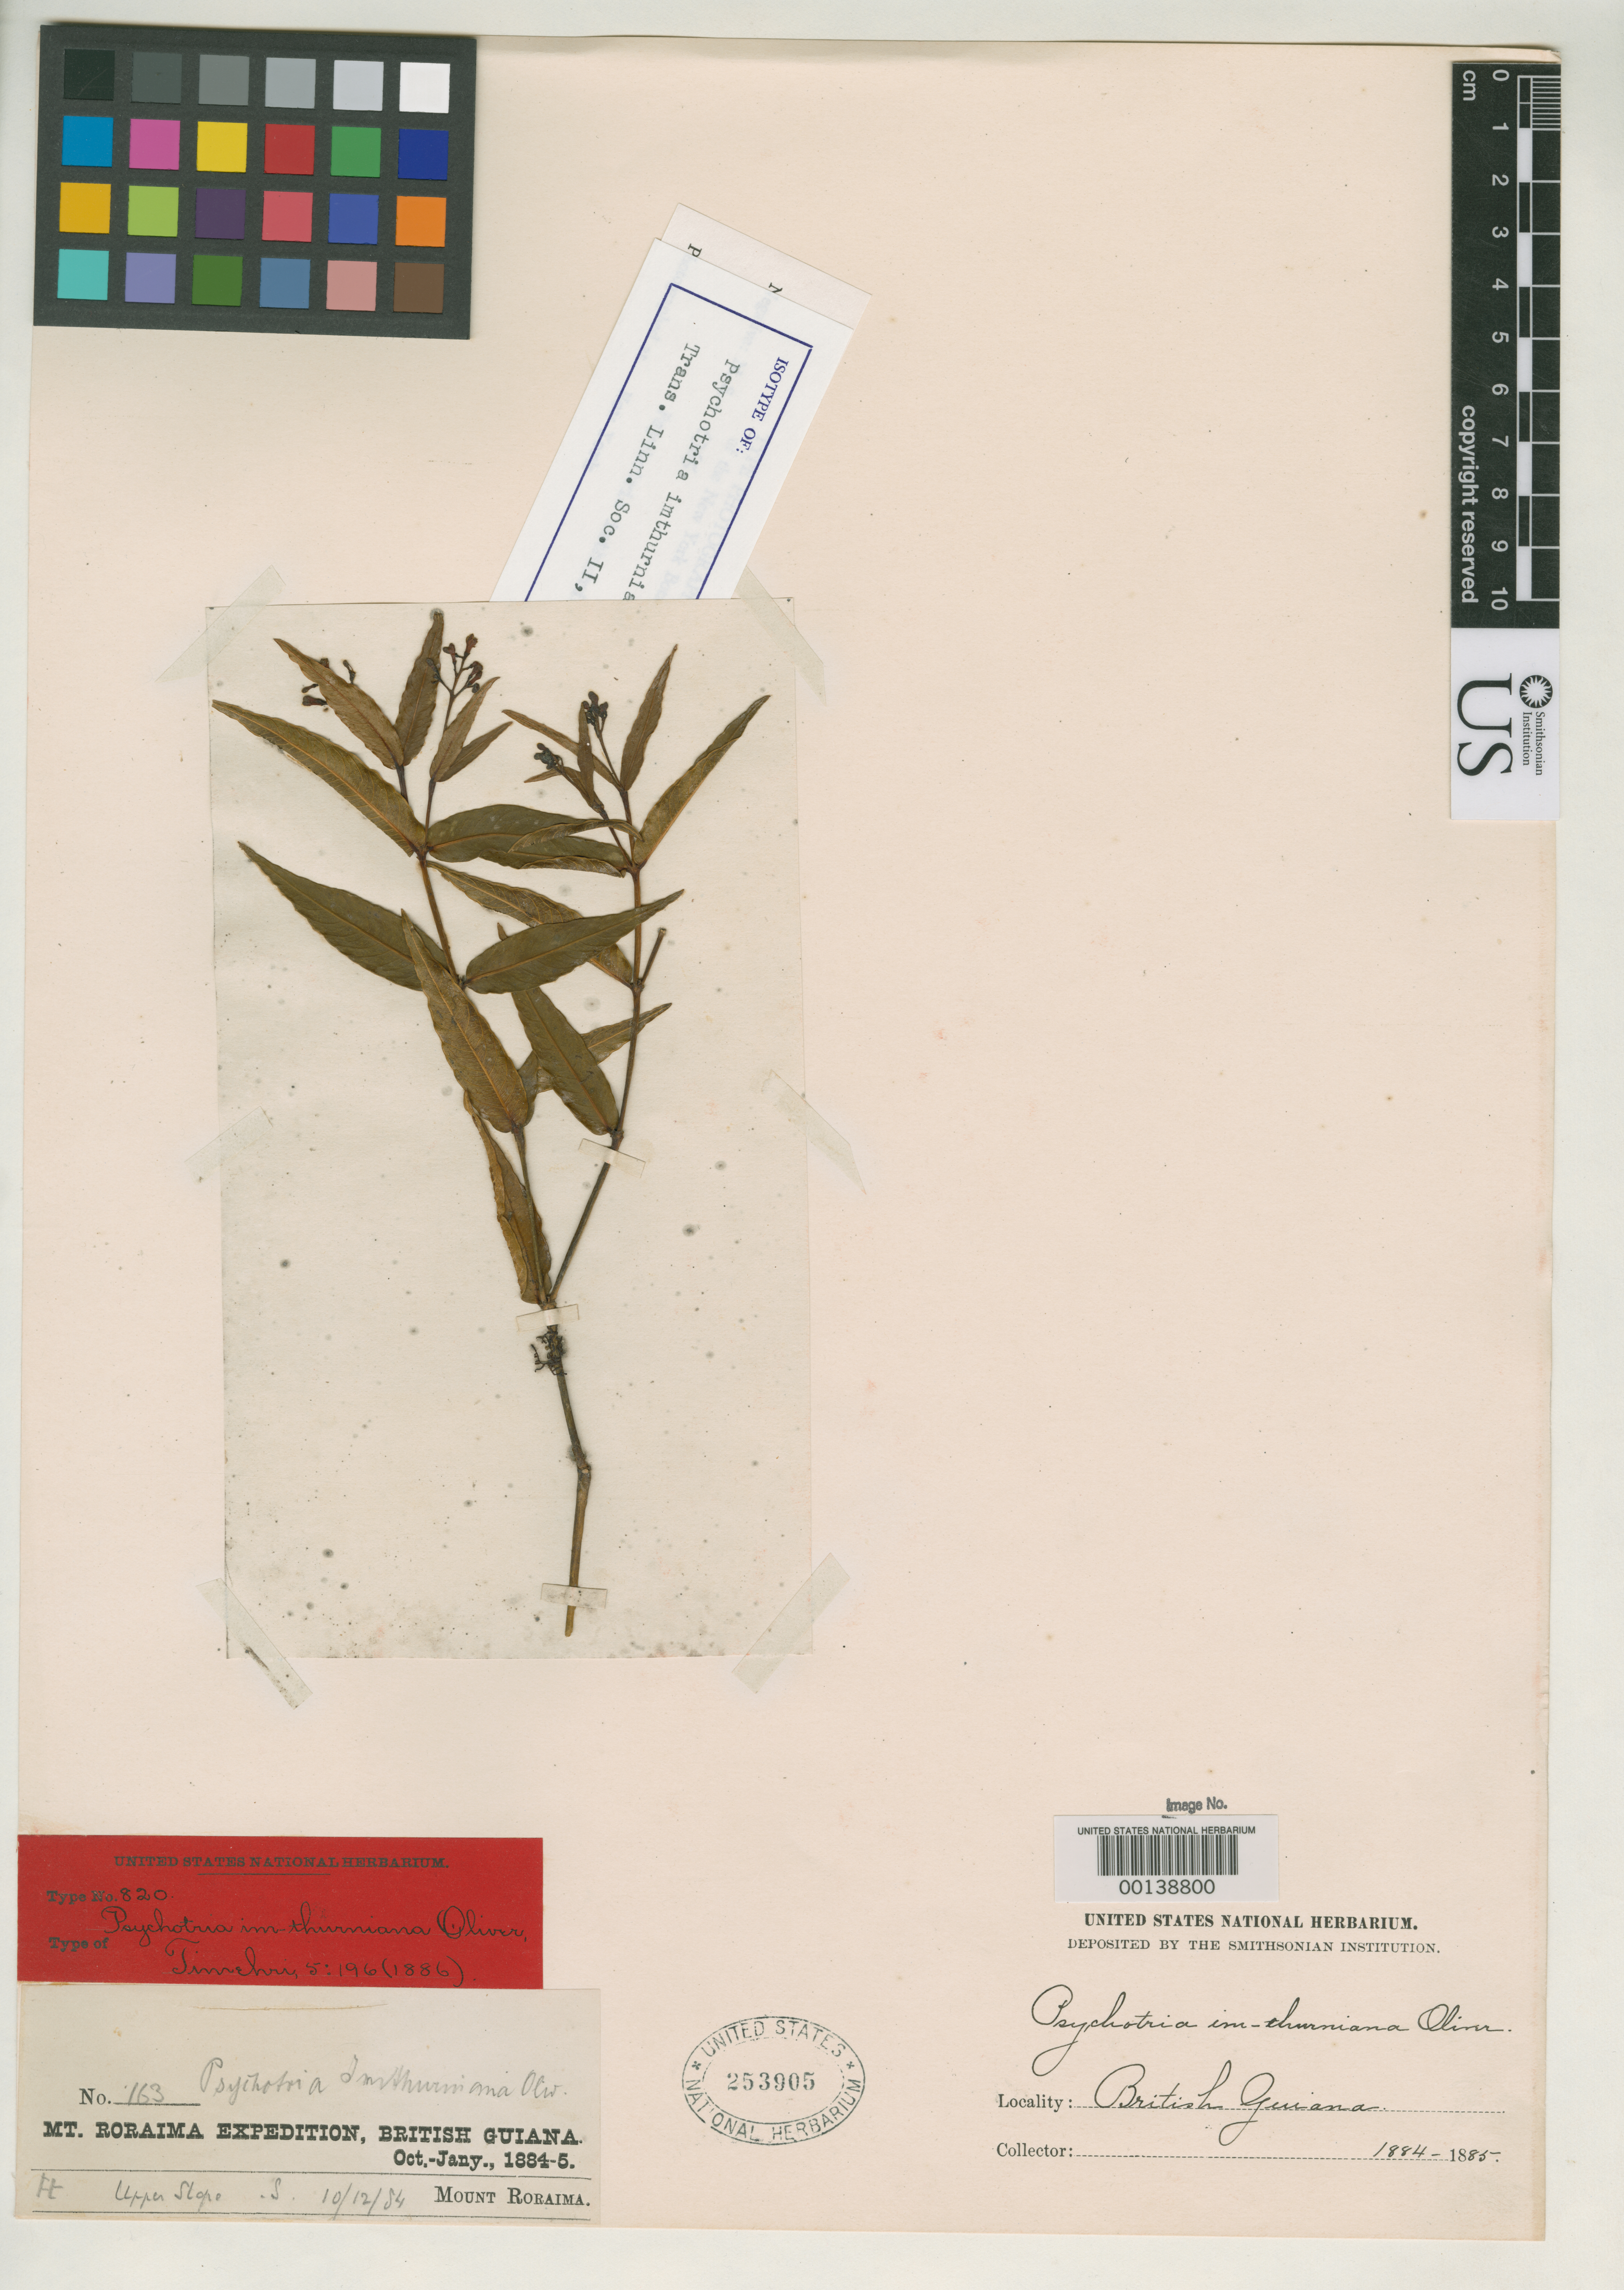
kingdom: Plantae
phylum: Tracheophyta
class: Magnoliopsida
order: Gentianales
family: Rubiaceae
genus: Psychotria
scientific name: Psychotria imthurniana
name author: Oliv.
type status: Isolectotype; Type Collection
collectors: E. F. im Thurn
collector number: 163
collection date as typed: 10 Dec 1884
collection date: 1884-12-10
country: Guyana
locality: British Guiana, Mount Roraima.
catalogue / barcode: US 253905